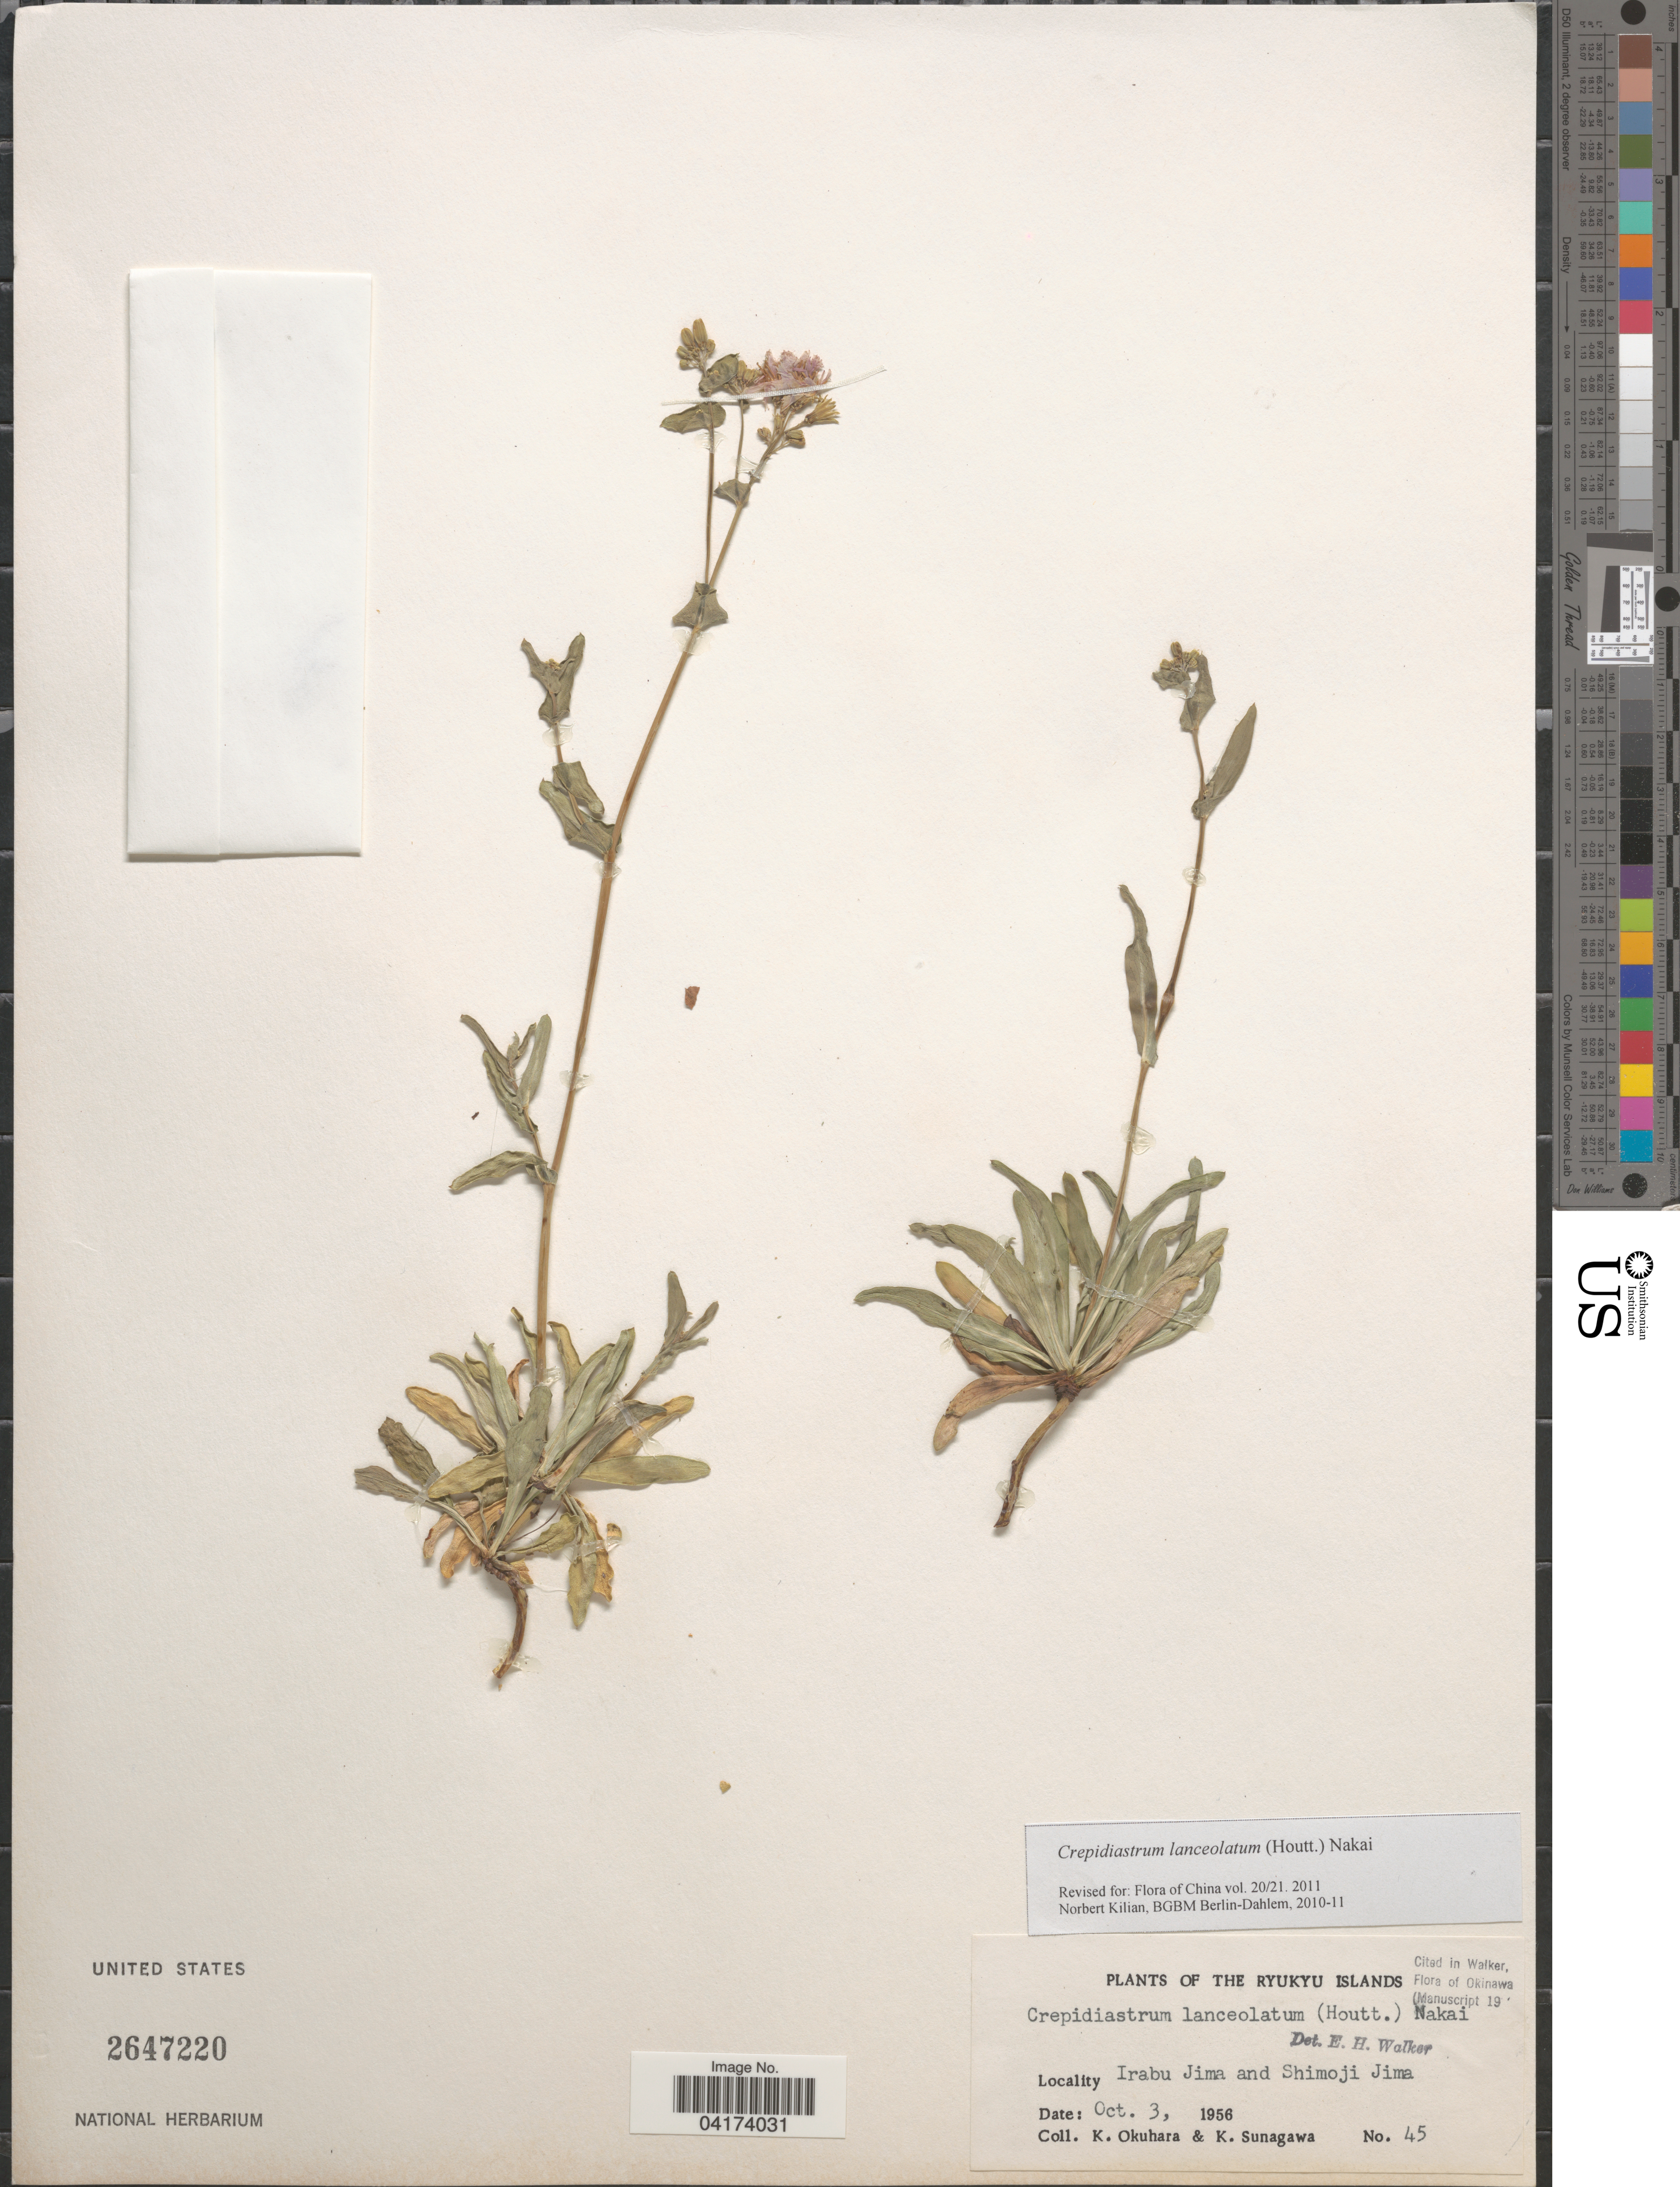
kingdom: Plantae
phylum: Tracheophyta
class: Magnoliopsida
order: Asterales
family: Asteraceae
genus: Crepidiastrum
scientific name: Crepidiastrum lanceolatum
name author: (Houtt.) Nakai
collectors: K. Okuhara & K. Sunagawa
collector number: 45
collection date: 1956-10-03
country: Japan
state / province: Okinawa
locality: The Ryukyu Islands. Irabu Jima and Shimoji Jima.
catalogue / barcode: US 2647220